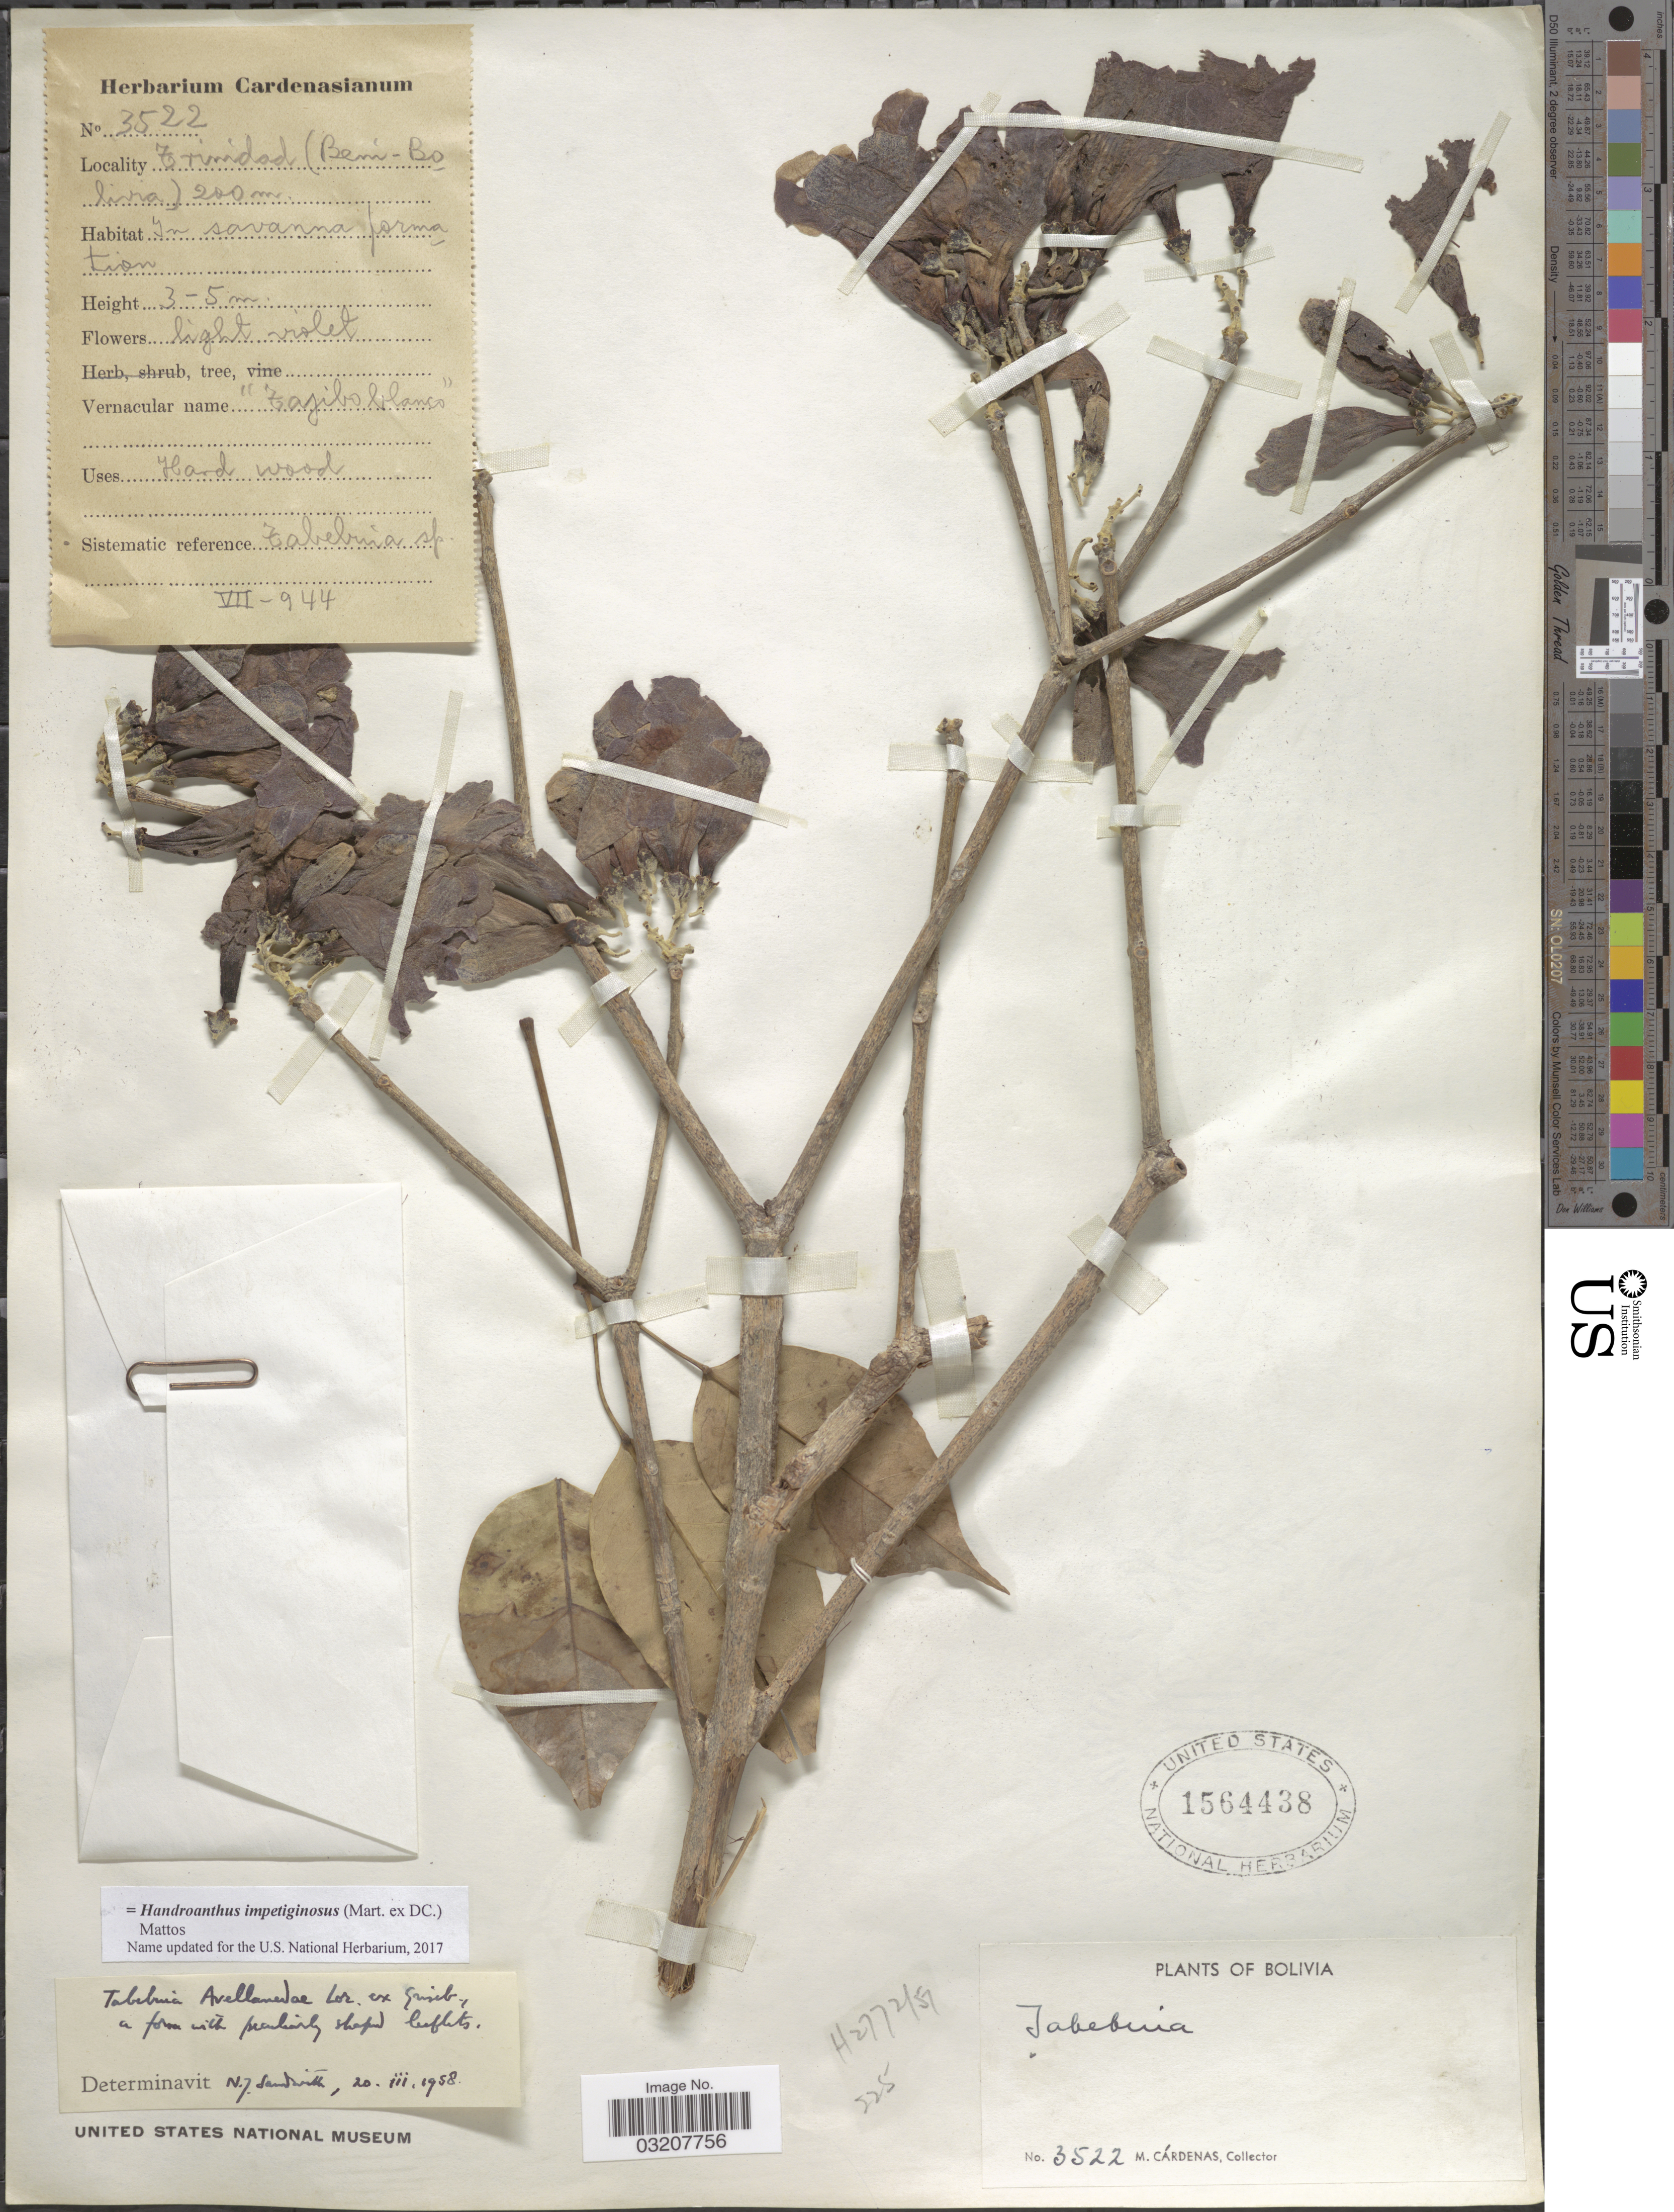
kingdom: Plantae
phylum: Tracheophyta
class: Magnoliopsida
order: Lamiales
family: Bignoniaceae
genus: Handroanthus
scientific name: Handroanthus impetiginosus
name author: (Mart. ex DC.) Mattos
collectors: M. Cárdenas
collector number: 3522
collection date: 1944-07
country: Bolivia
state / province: Beni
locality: Trinidad.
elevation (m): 200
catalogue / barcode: US 1564438